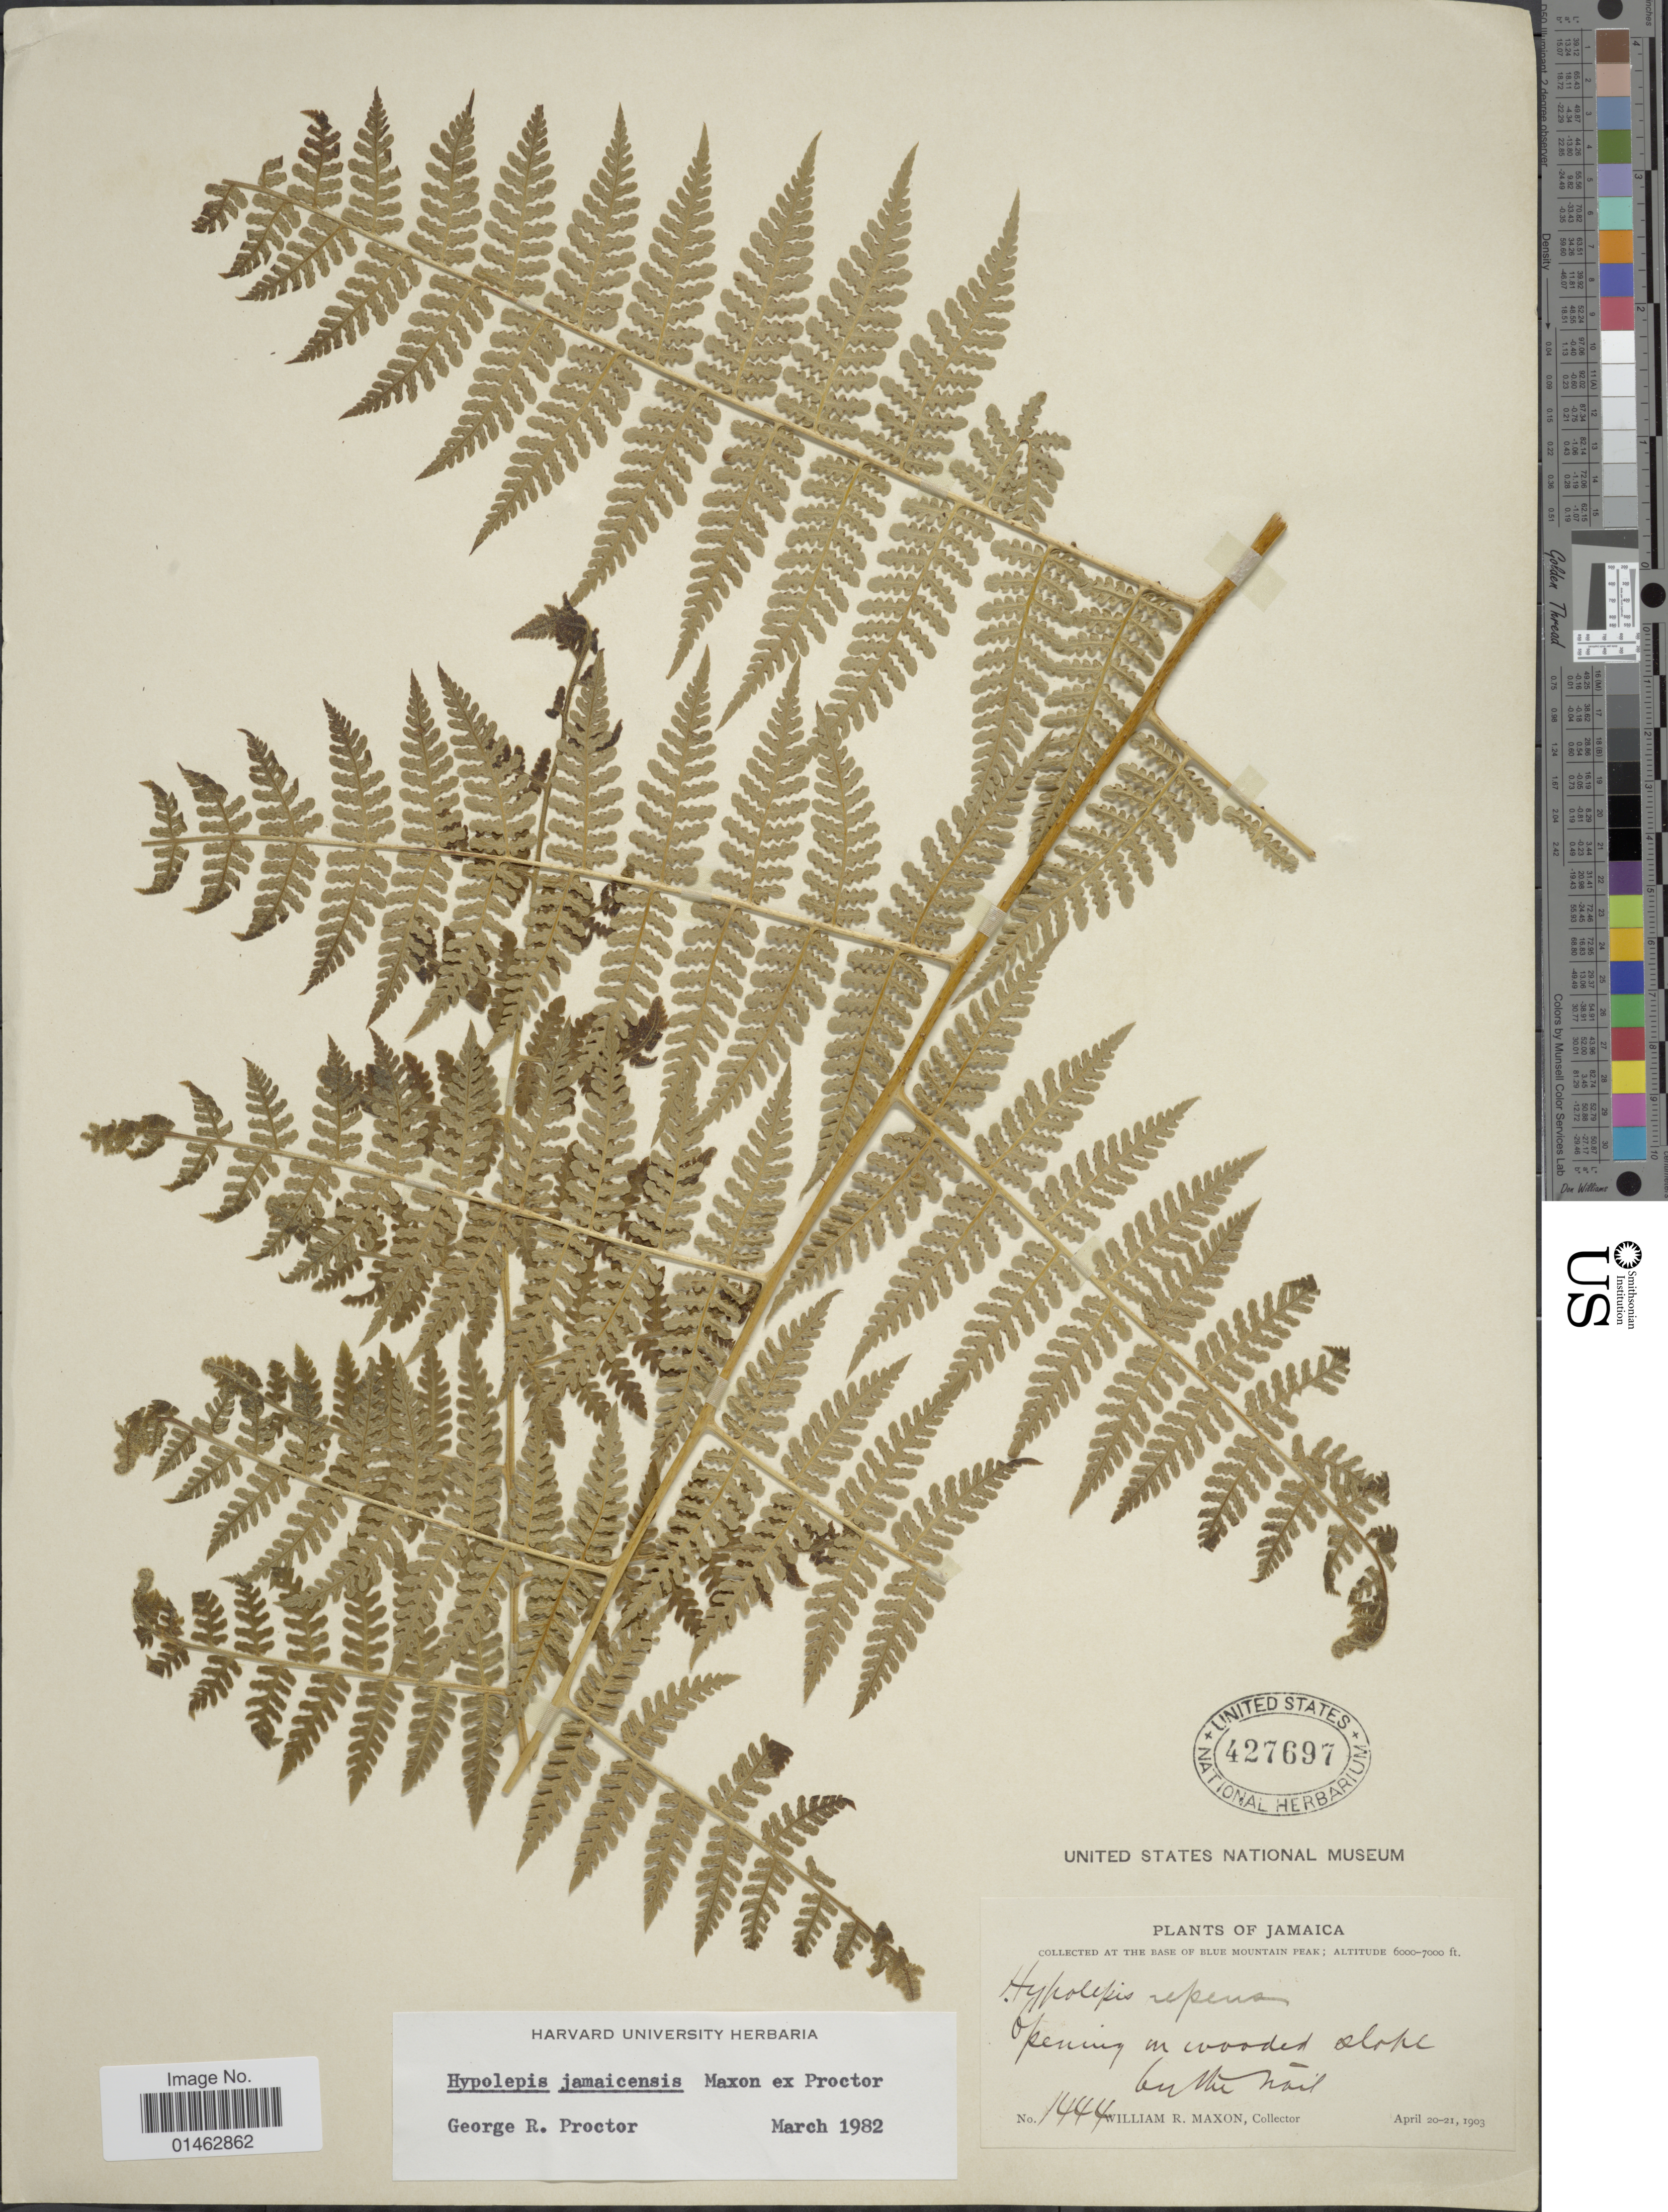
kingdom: Plantae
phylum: Tracheophyta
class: Polypodiopsida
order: Polypodiales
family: Dennstaedtiaceae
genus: Hypolepis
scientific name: Hypolepis jamaicensis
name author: Maxon ex Proctor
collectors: W. R. Maxon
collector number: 1444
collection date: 1903-04-20/1903-04-21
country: Jamaica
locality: At the base of Blue Mountains Peak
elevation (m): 1829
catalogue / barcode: US 427697